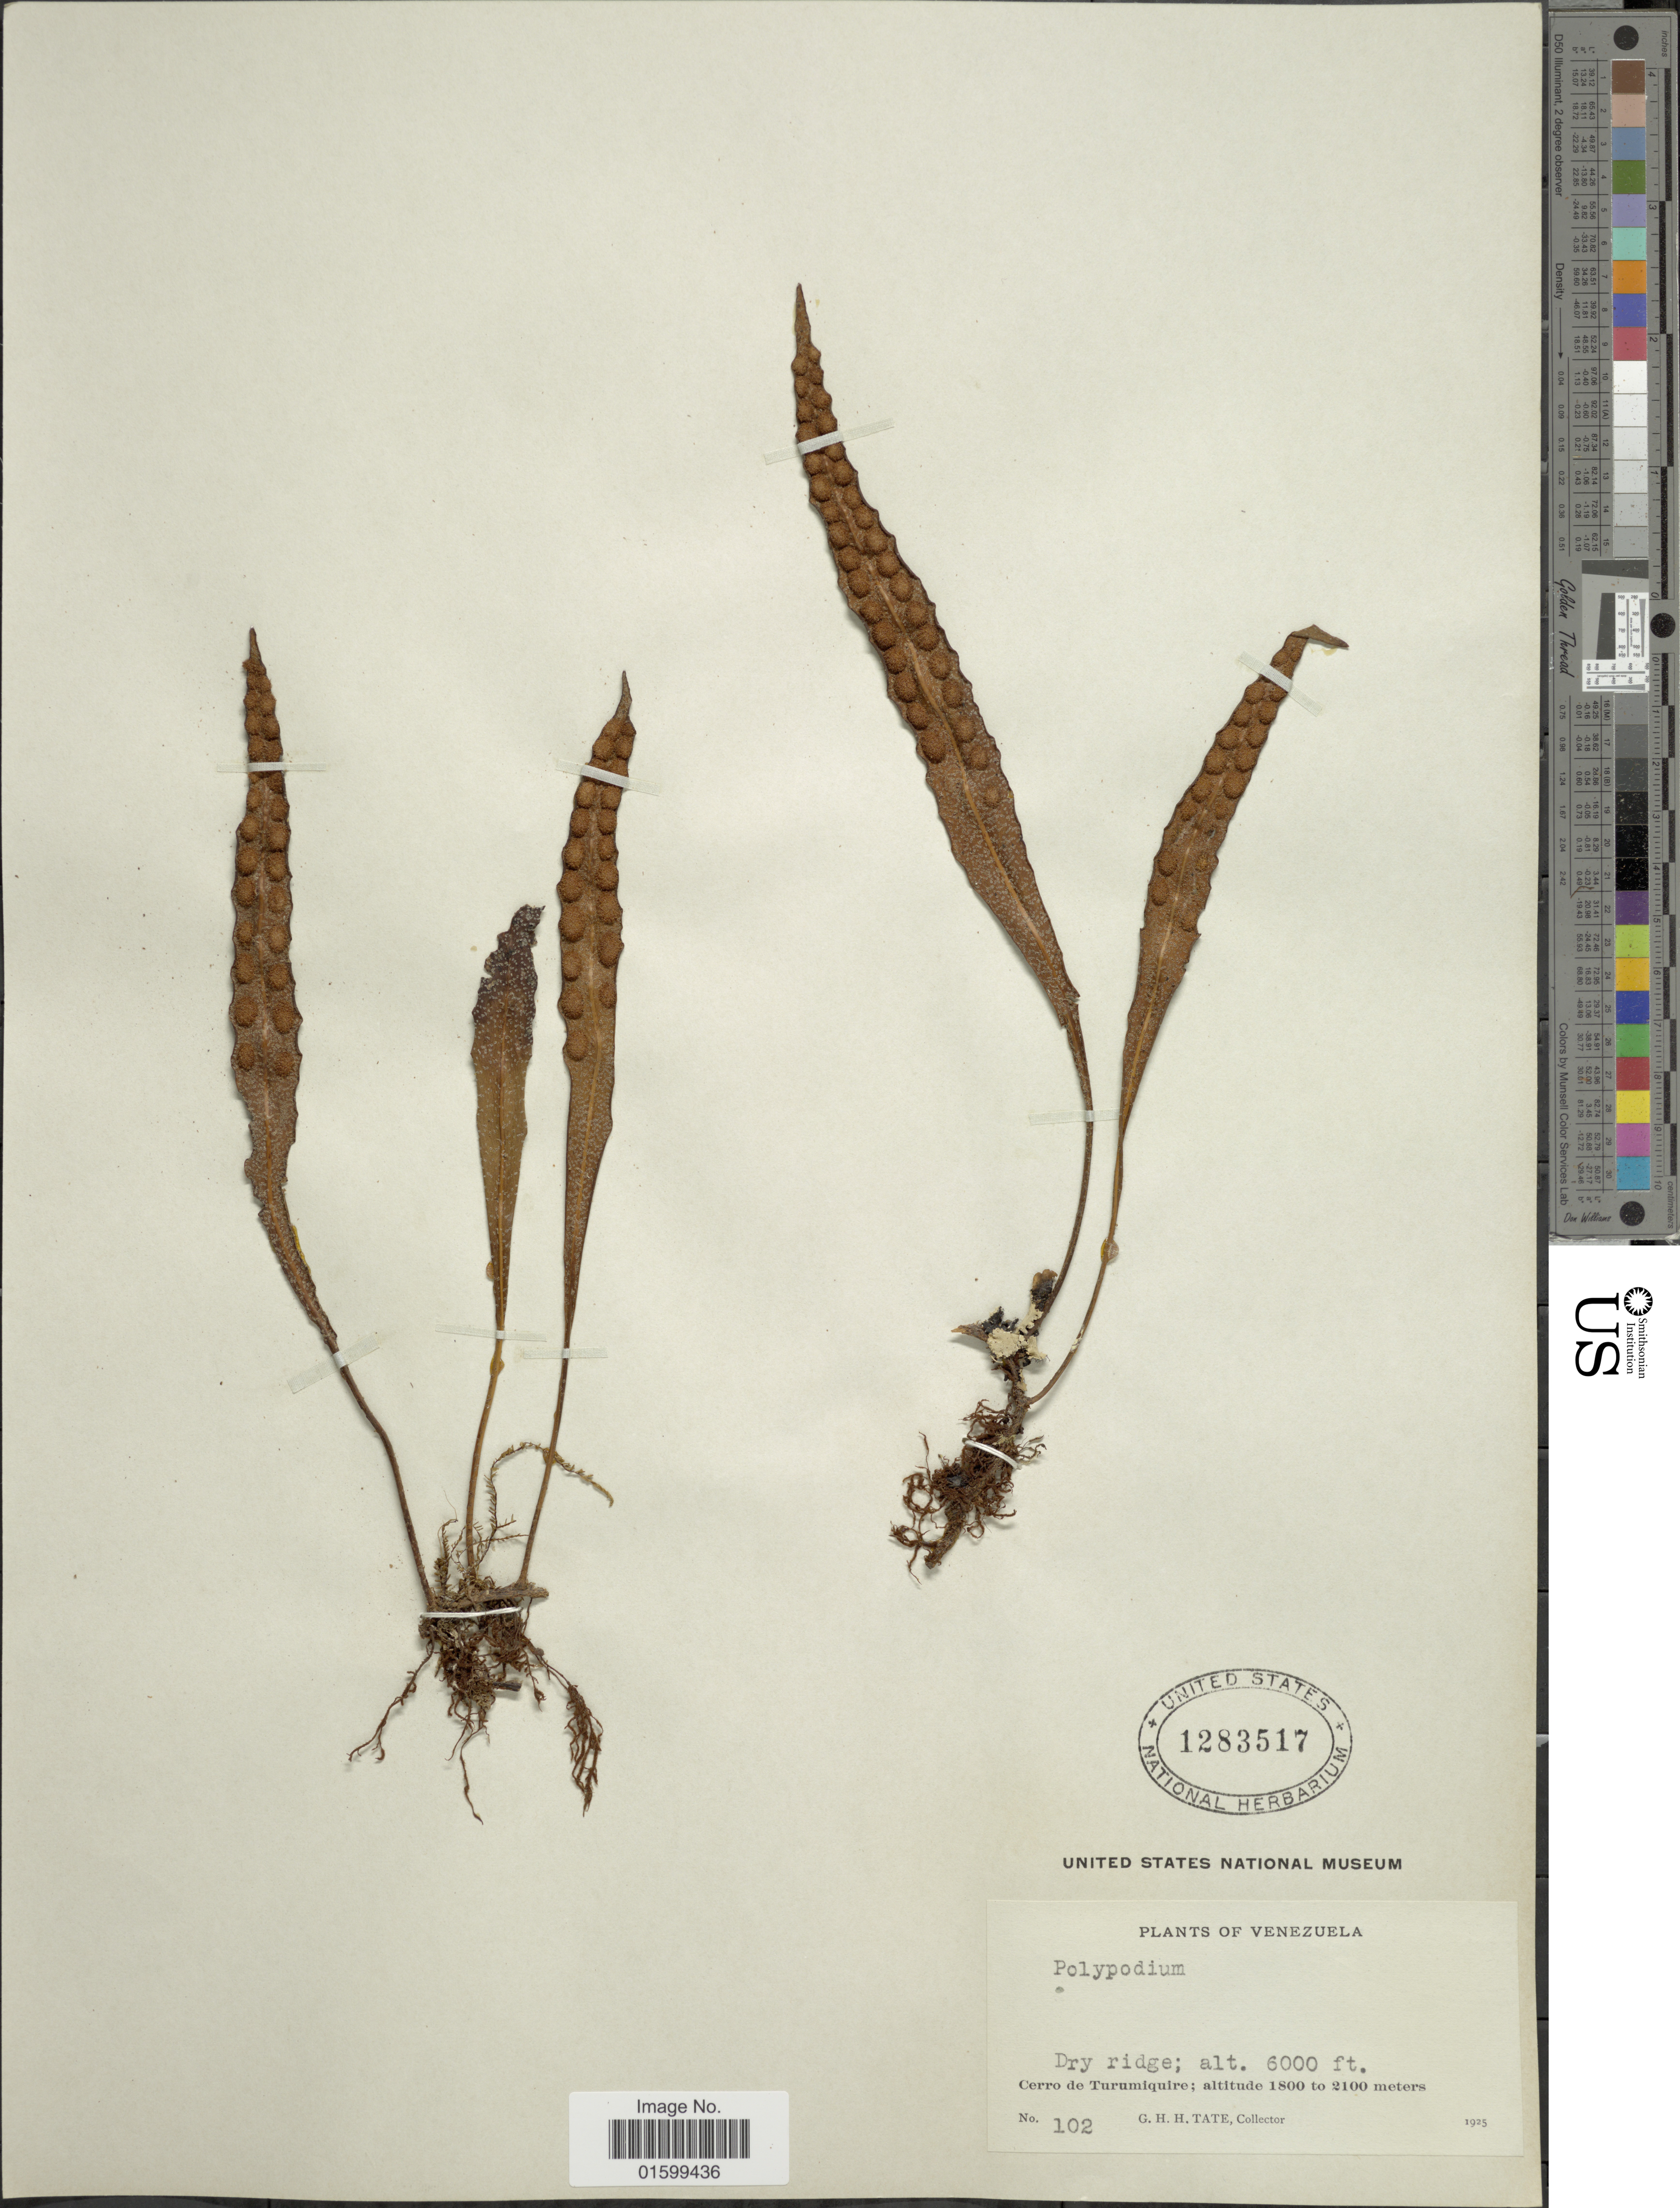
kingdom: Plantae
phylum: Tracheophyta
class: Polypodiopsida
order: Polypodiales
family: Polypodiaceae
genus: Pleopeltis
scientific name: Pleopeltis macrocarpa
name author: (Bory ex Willd.) Kaulf.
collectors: G. Tate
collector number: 102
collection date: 1925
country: Venezuela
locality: Dry ridge, Cerro de Turumiquire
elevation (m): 1829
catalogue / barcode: US 1283517